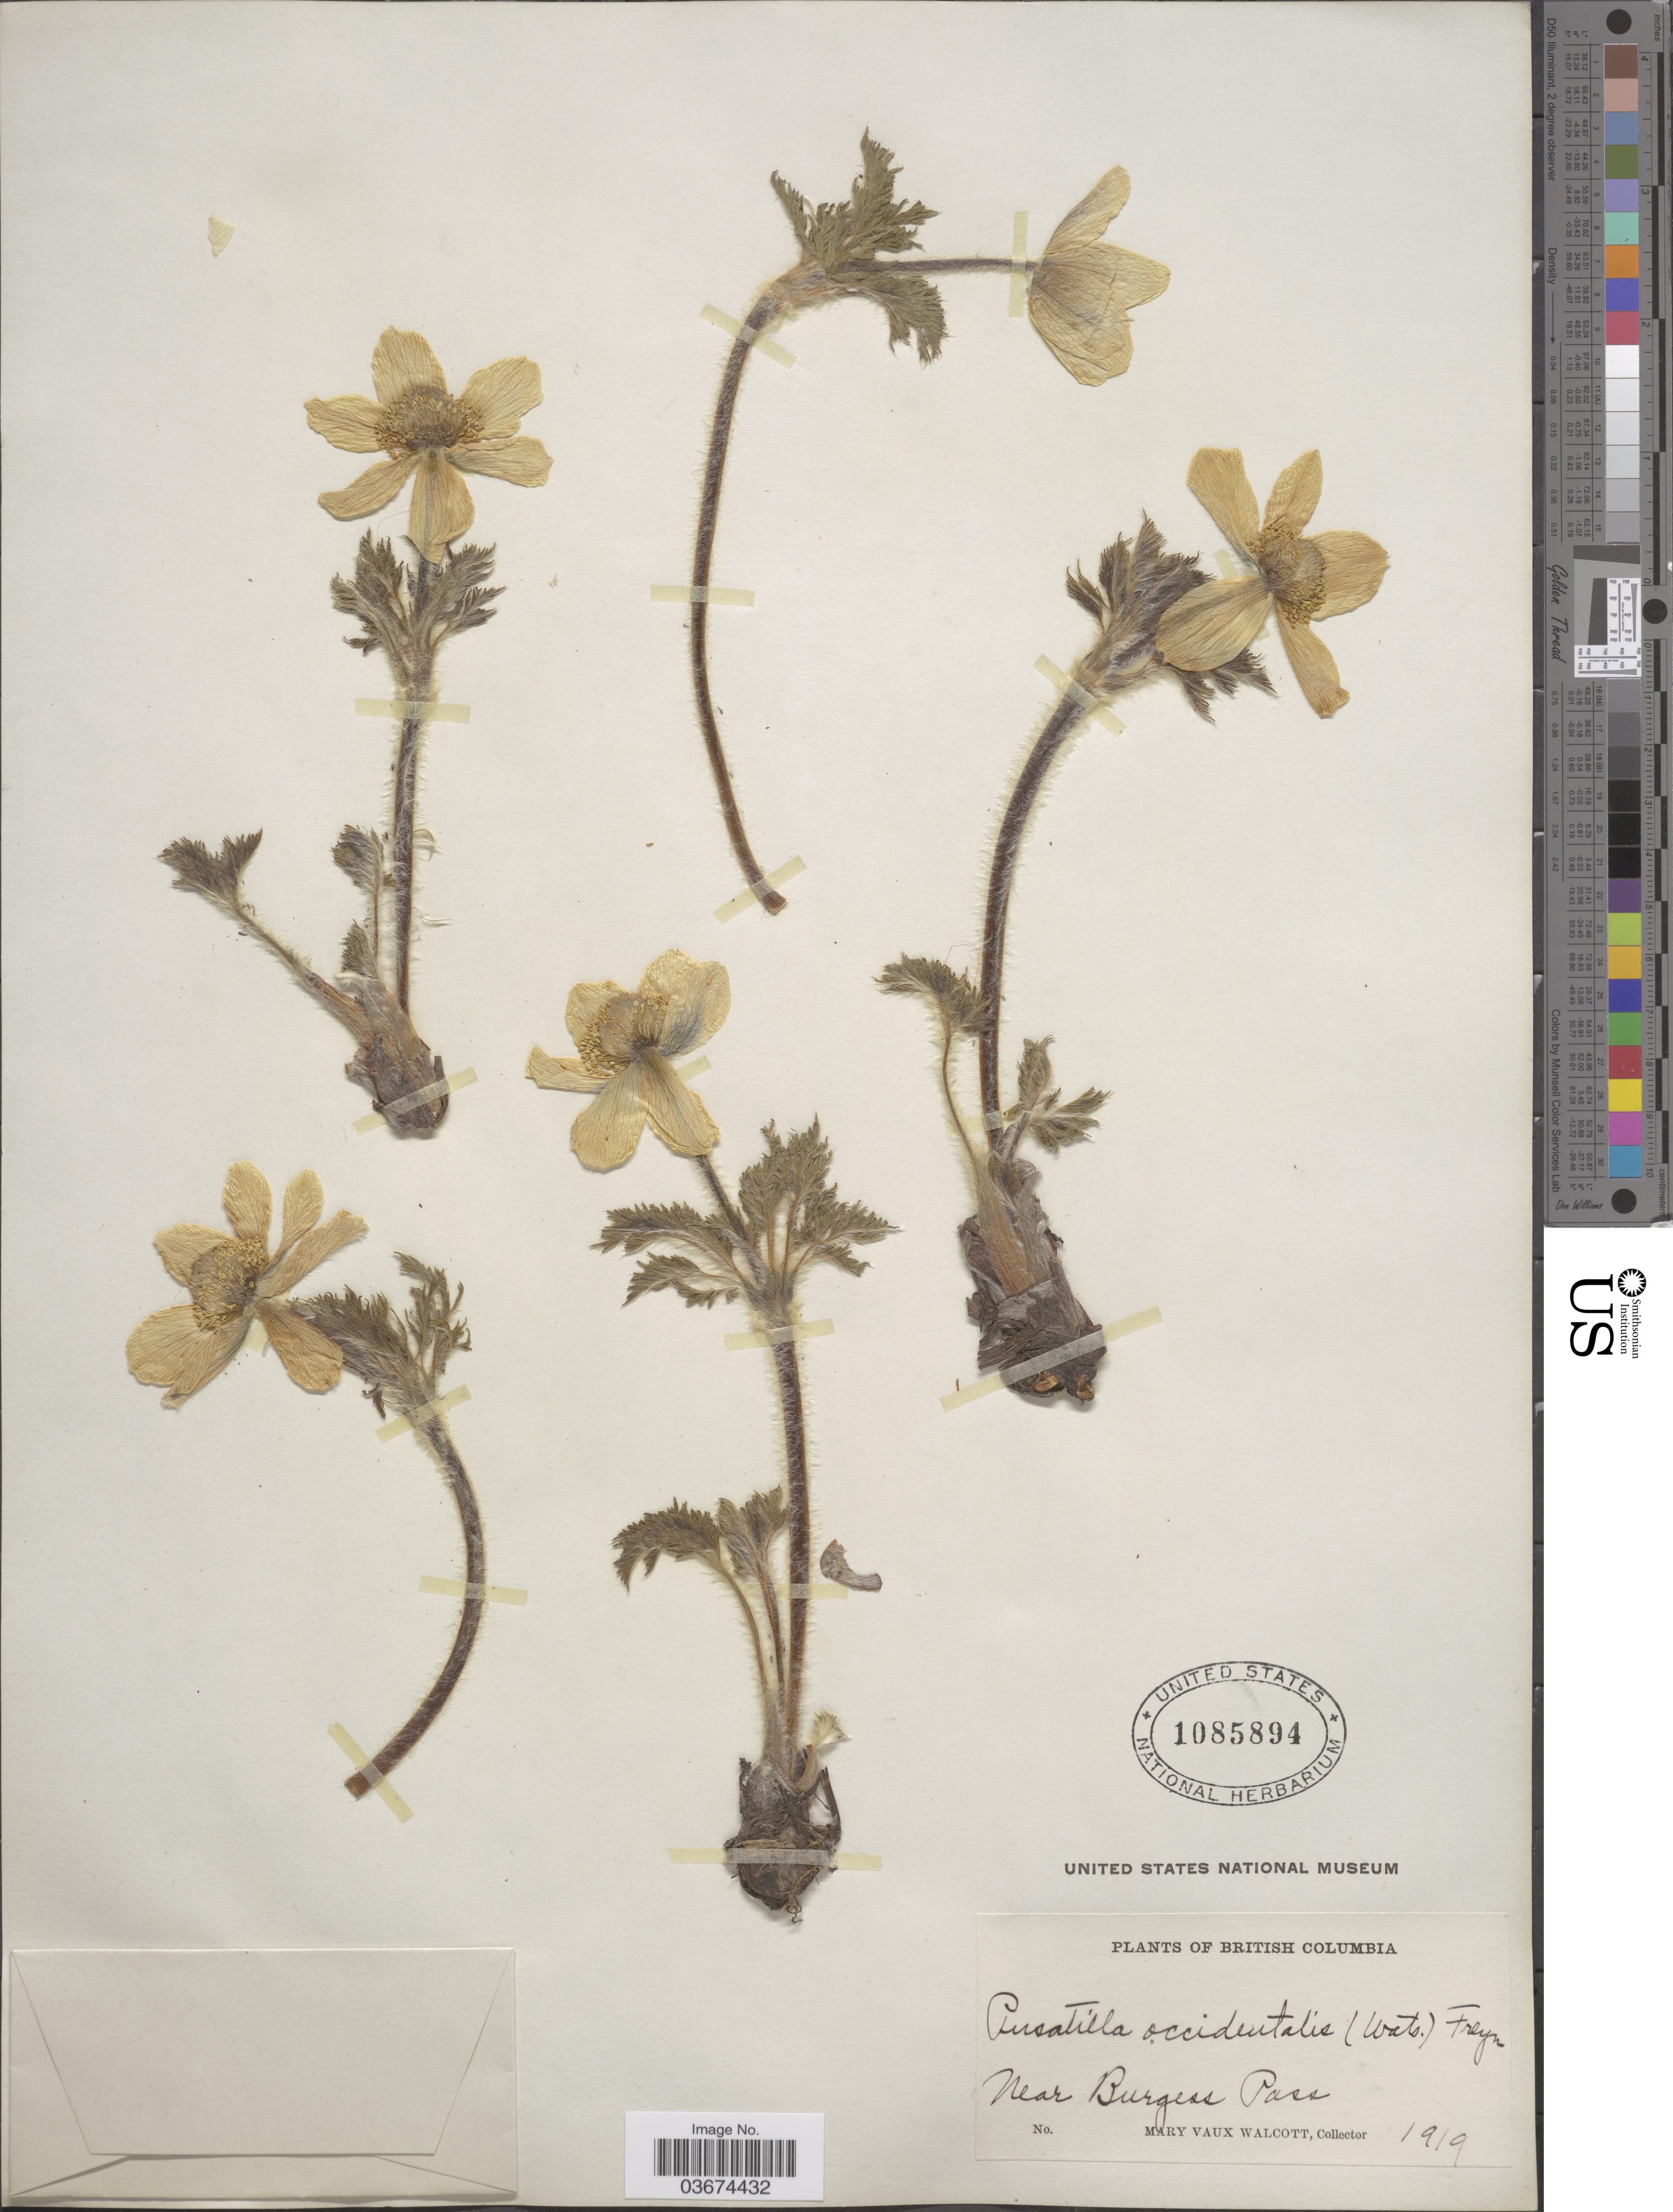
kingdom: Plantae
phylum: Tracheophyta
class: Magnoliopsida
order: Ranunculales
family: Ranunculaceae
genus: Pulsatilla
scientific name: Pulsatilla occidentalis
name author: (S. Watson) Freyn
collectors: M. Walcott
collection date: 1919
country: Canada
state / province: British Columbia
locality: Near Burger Pass.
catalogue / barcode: US 1085894